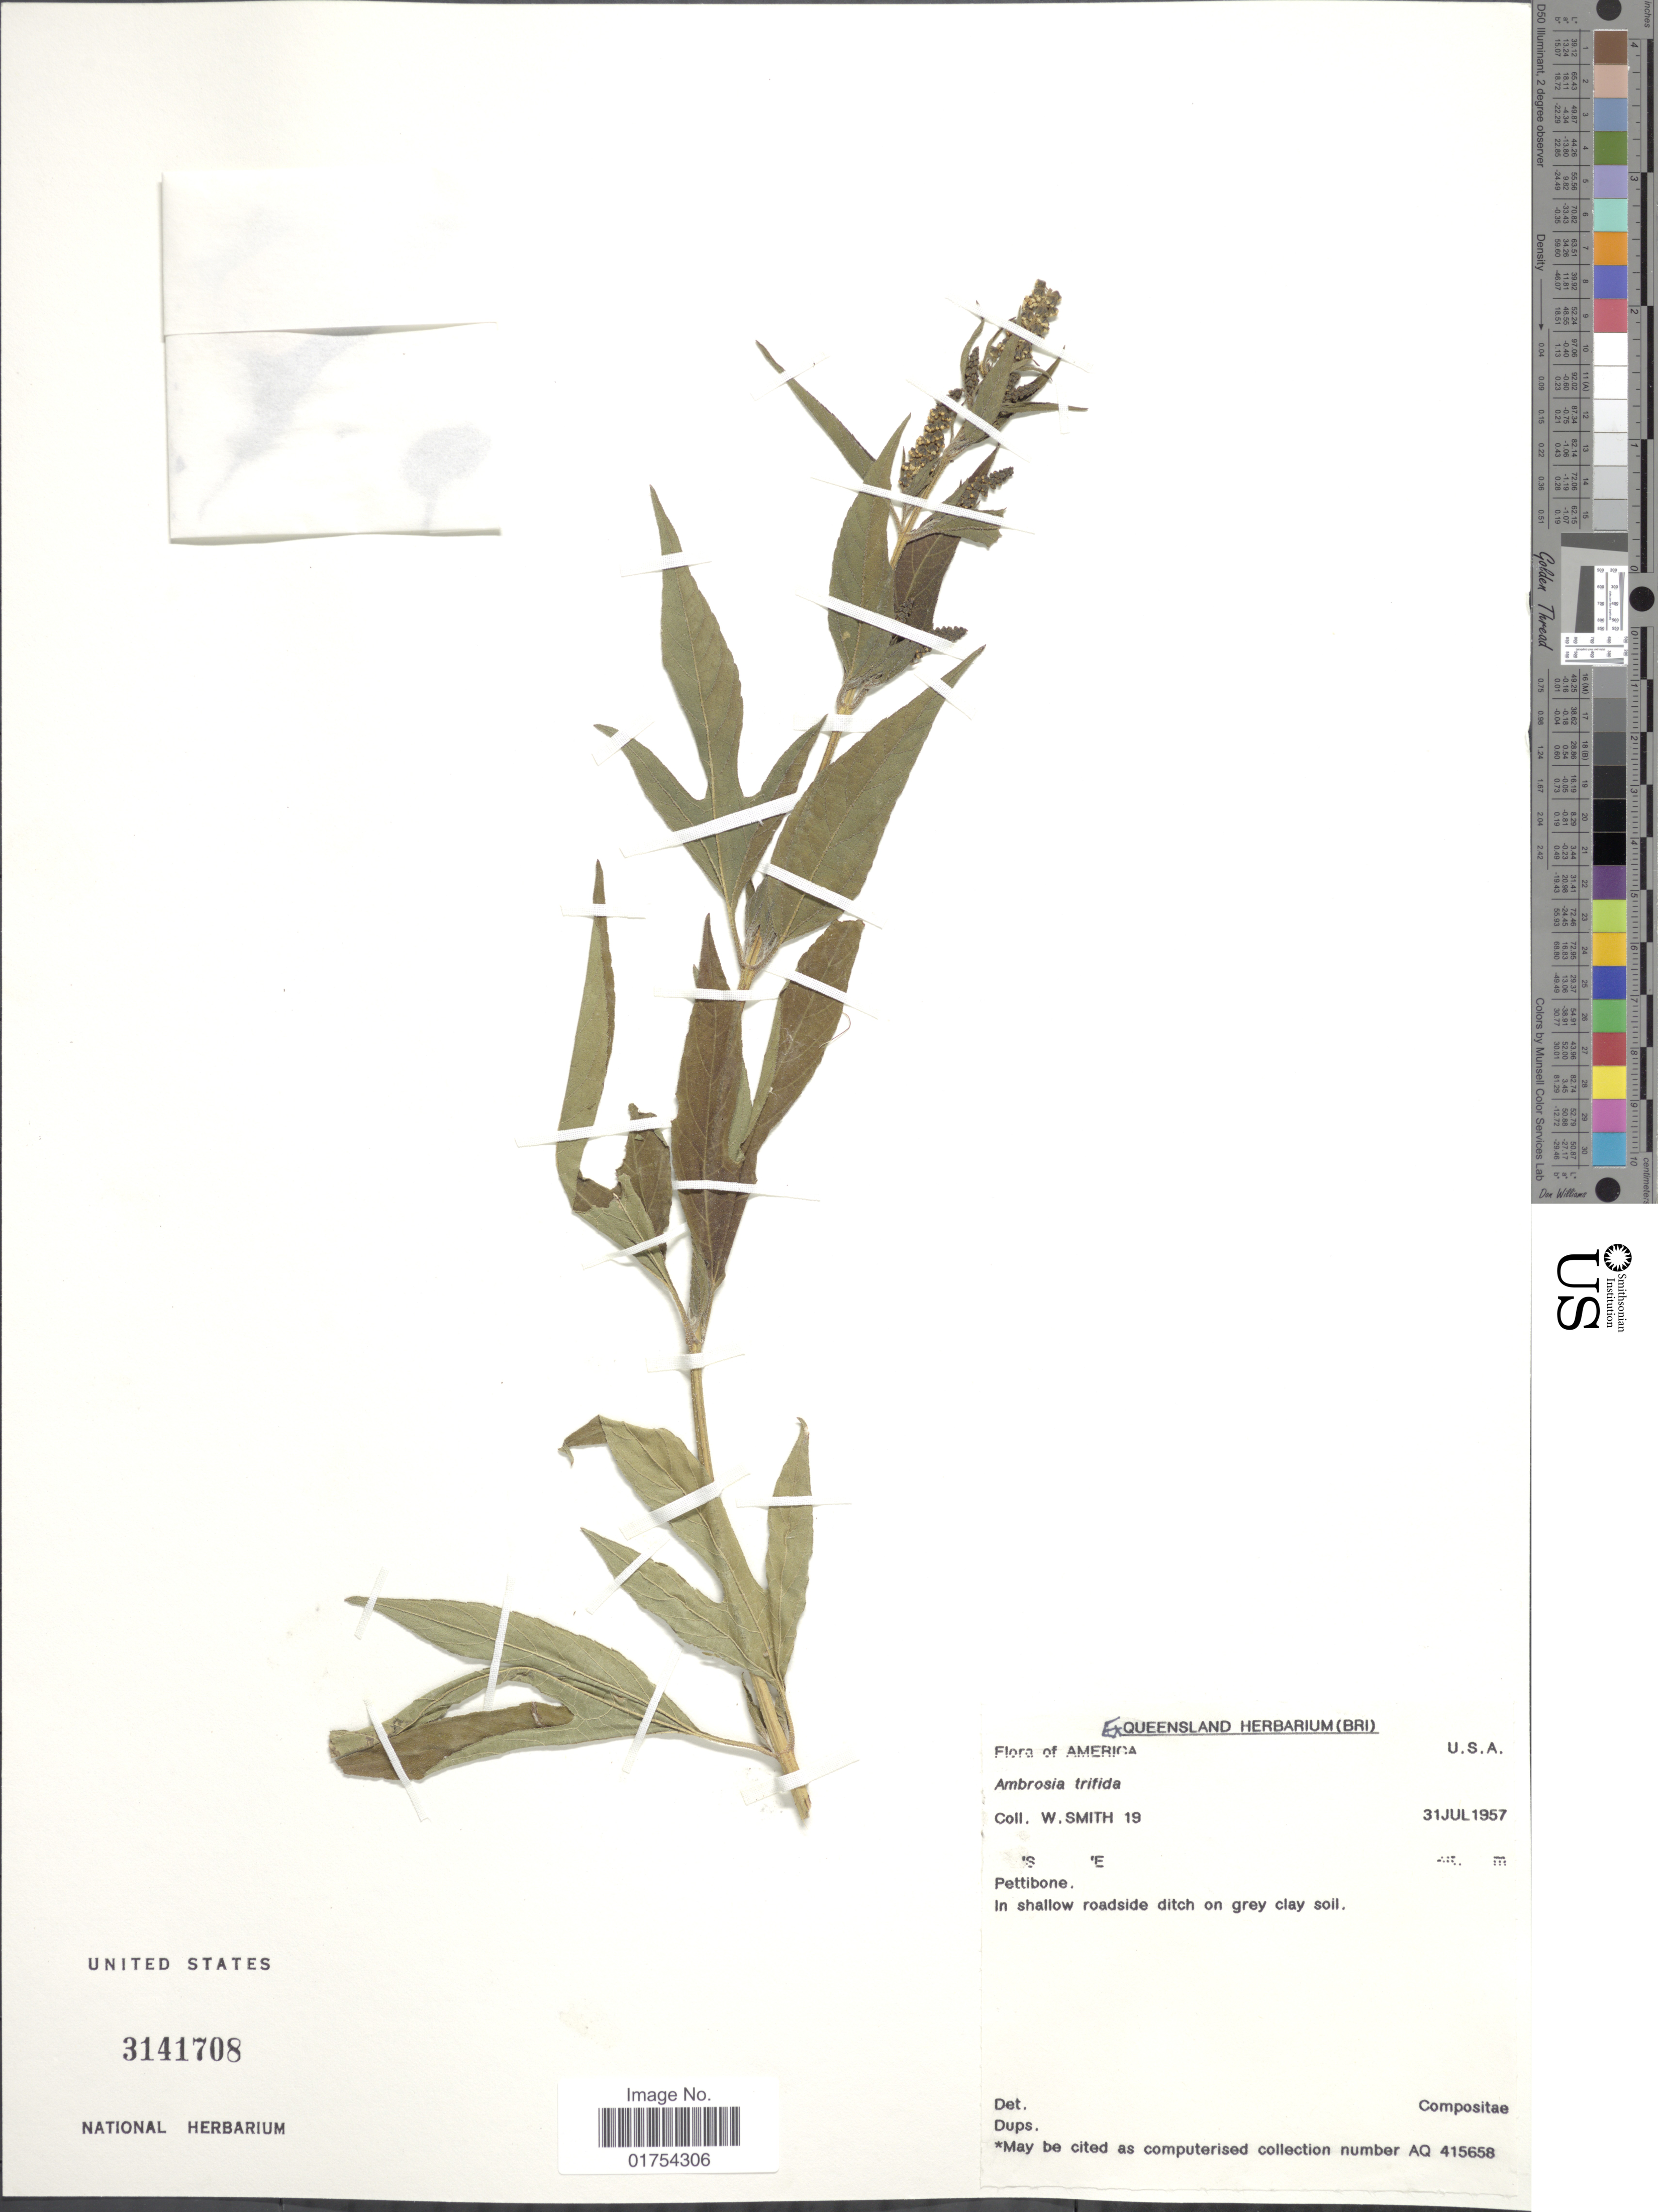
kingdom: Plantae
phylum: Tracheophyta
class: Magnoliopsida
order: Asterales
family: Asteraceae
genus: Ambrosia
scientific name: Ambrosia trifida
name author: L.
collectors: W. Smith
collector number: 19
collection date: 1957-07-31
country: United States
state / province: North Dakota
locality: Pettibone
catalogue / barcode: US 3141708